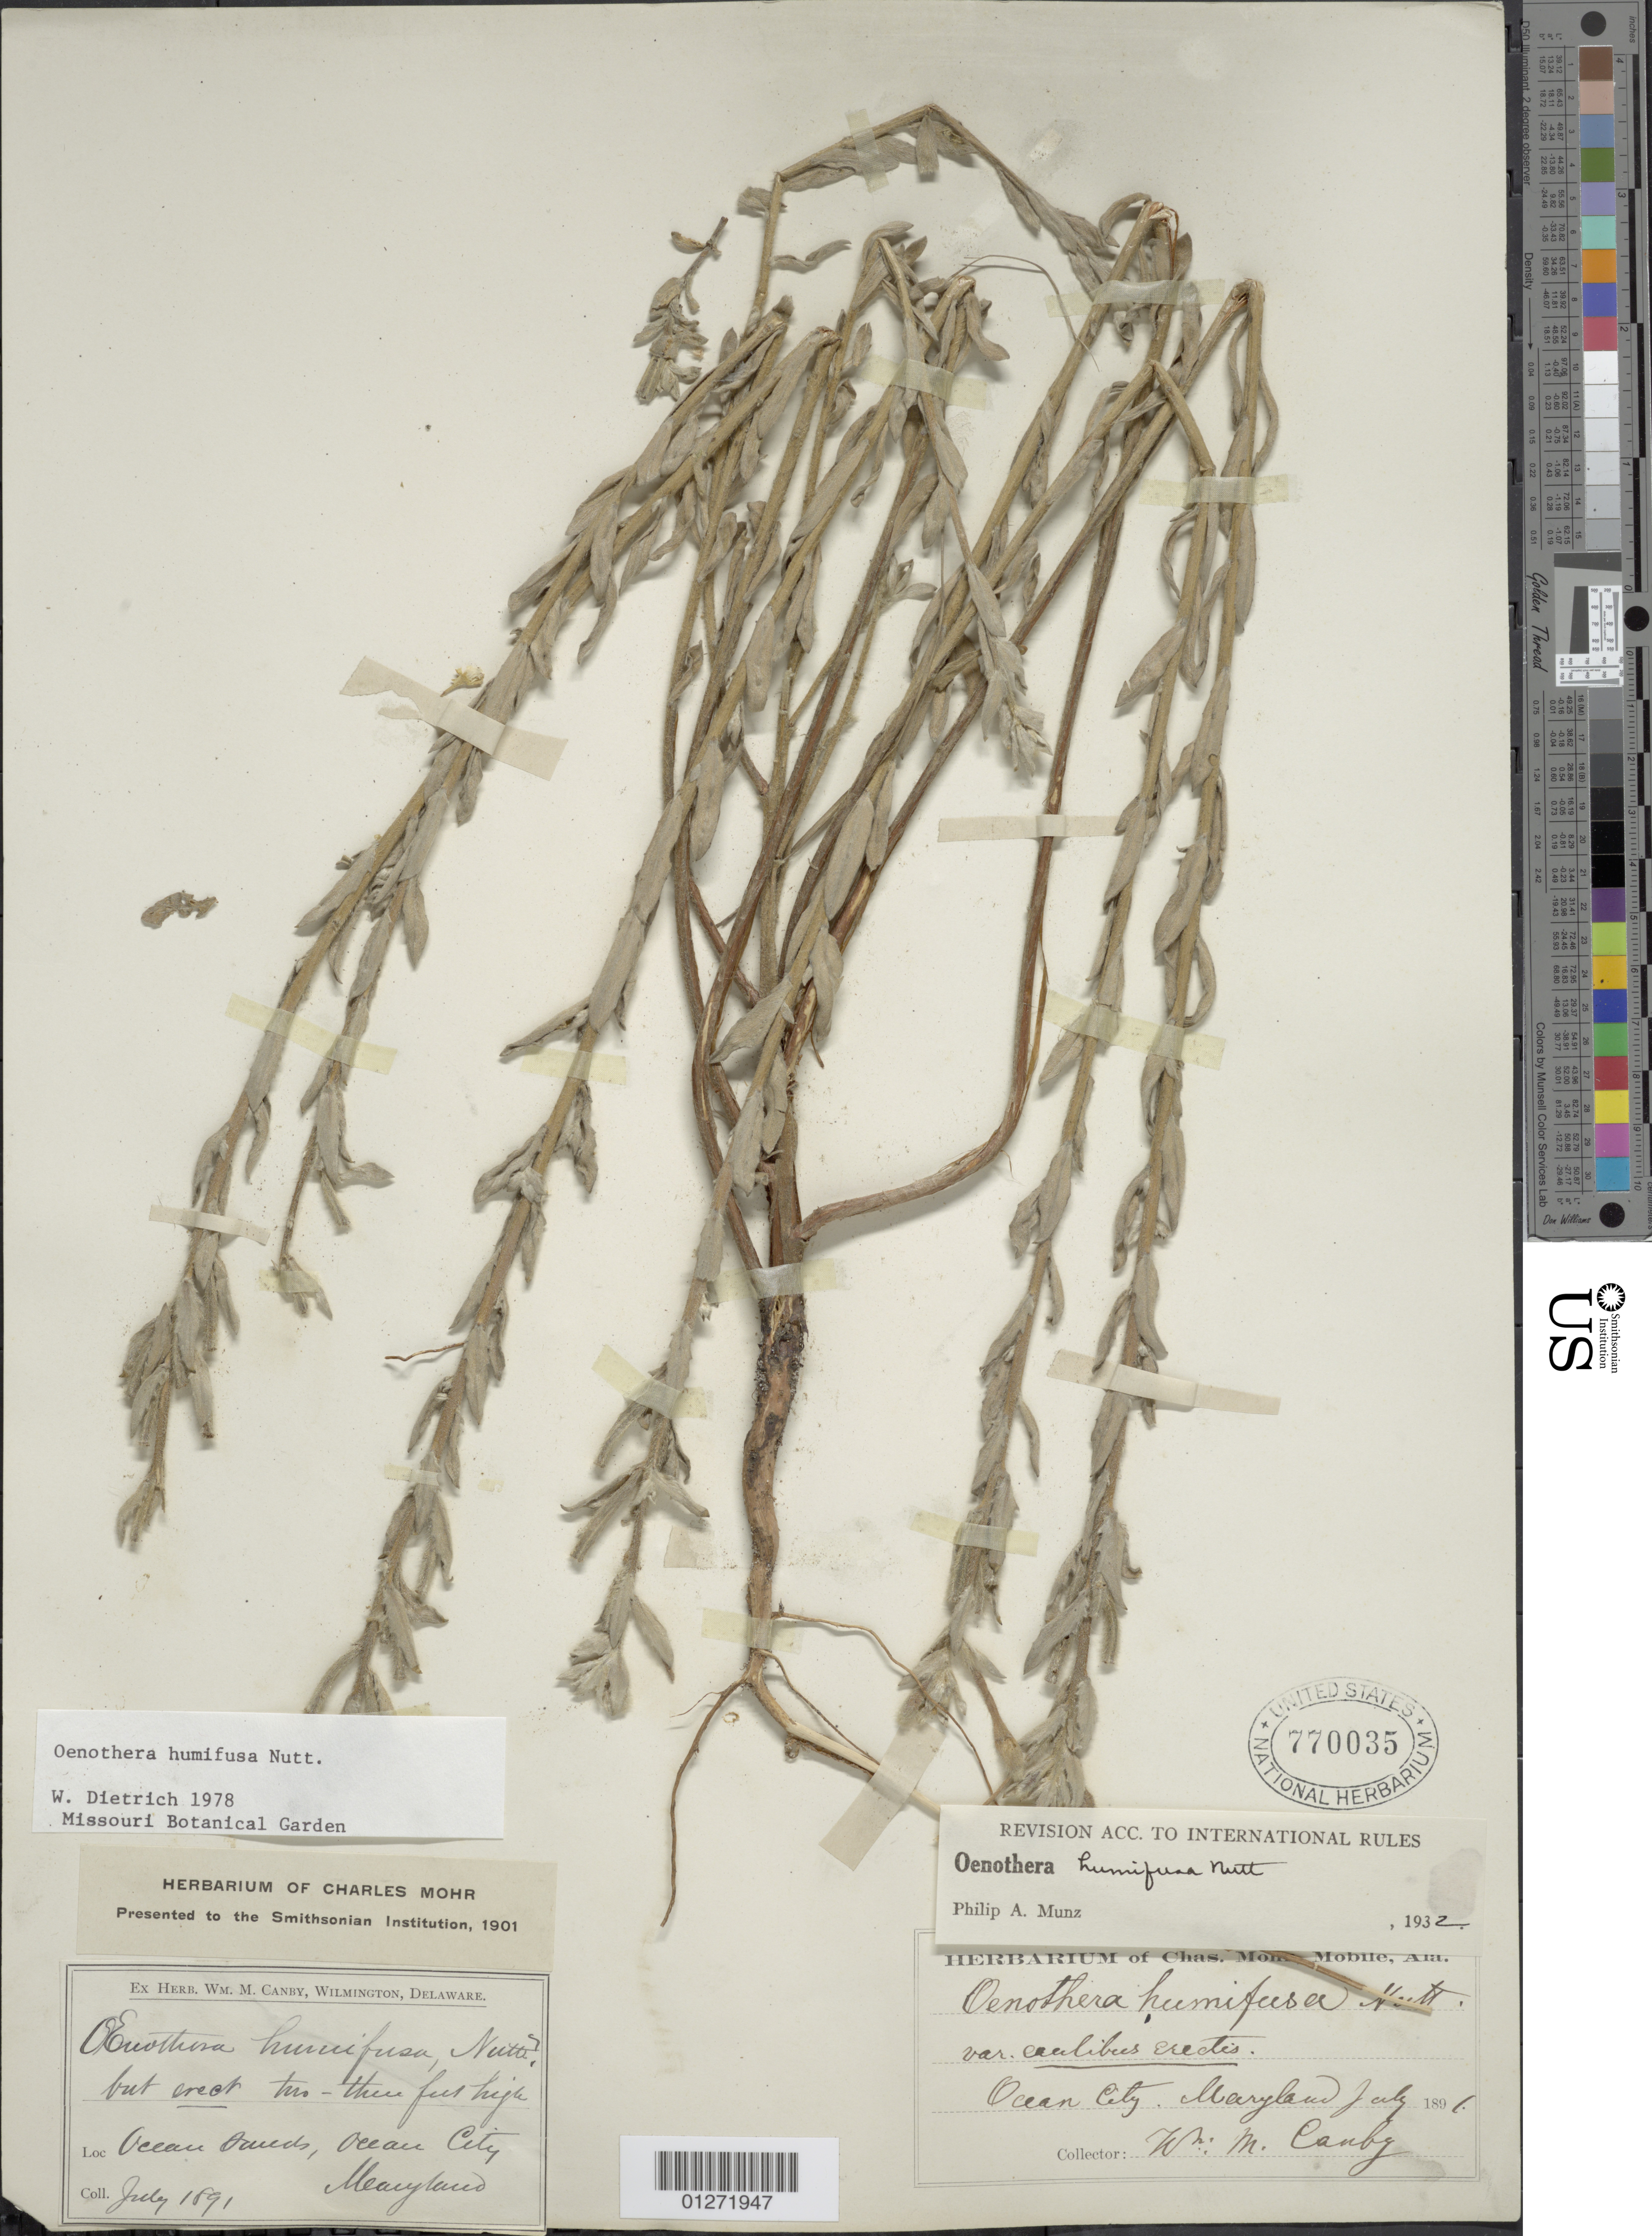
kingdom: Plantae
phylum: Tracheophyta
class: Magnoliopsida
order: Myrtales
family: Onagraceae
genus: Oenothera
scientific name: Oenothera humifusa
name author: Nutt.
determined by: Dietrich, W.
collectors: W. M. Canby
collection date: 1891-07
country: United States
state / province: Maryland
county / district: Worcester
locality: Ocean City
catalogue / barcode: US 770035